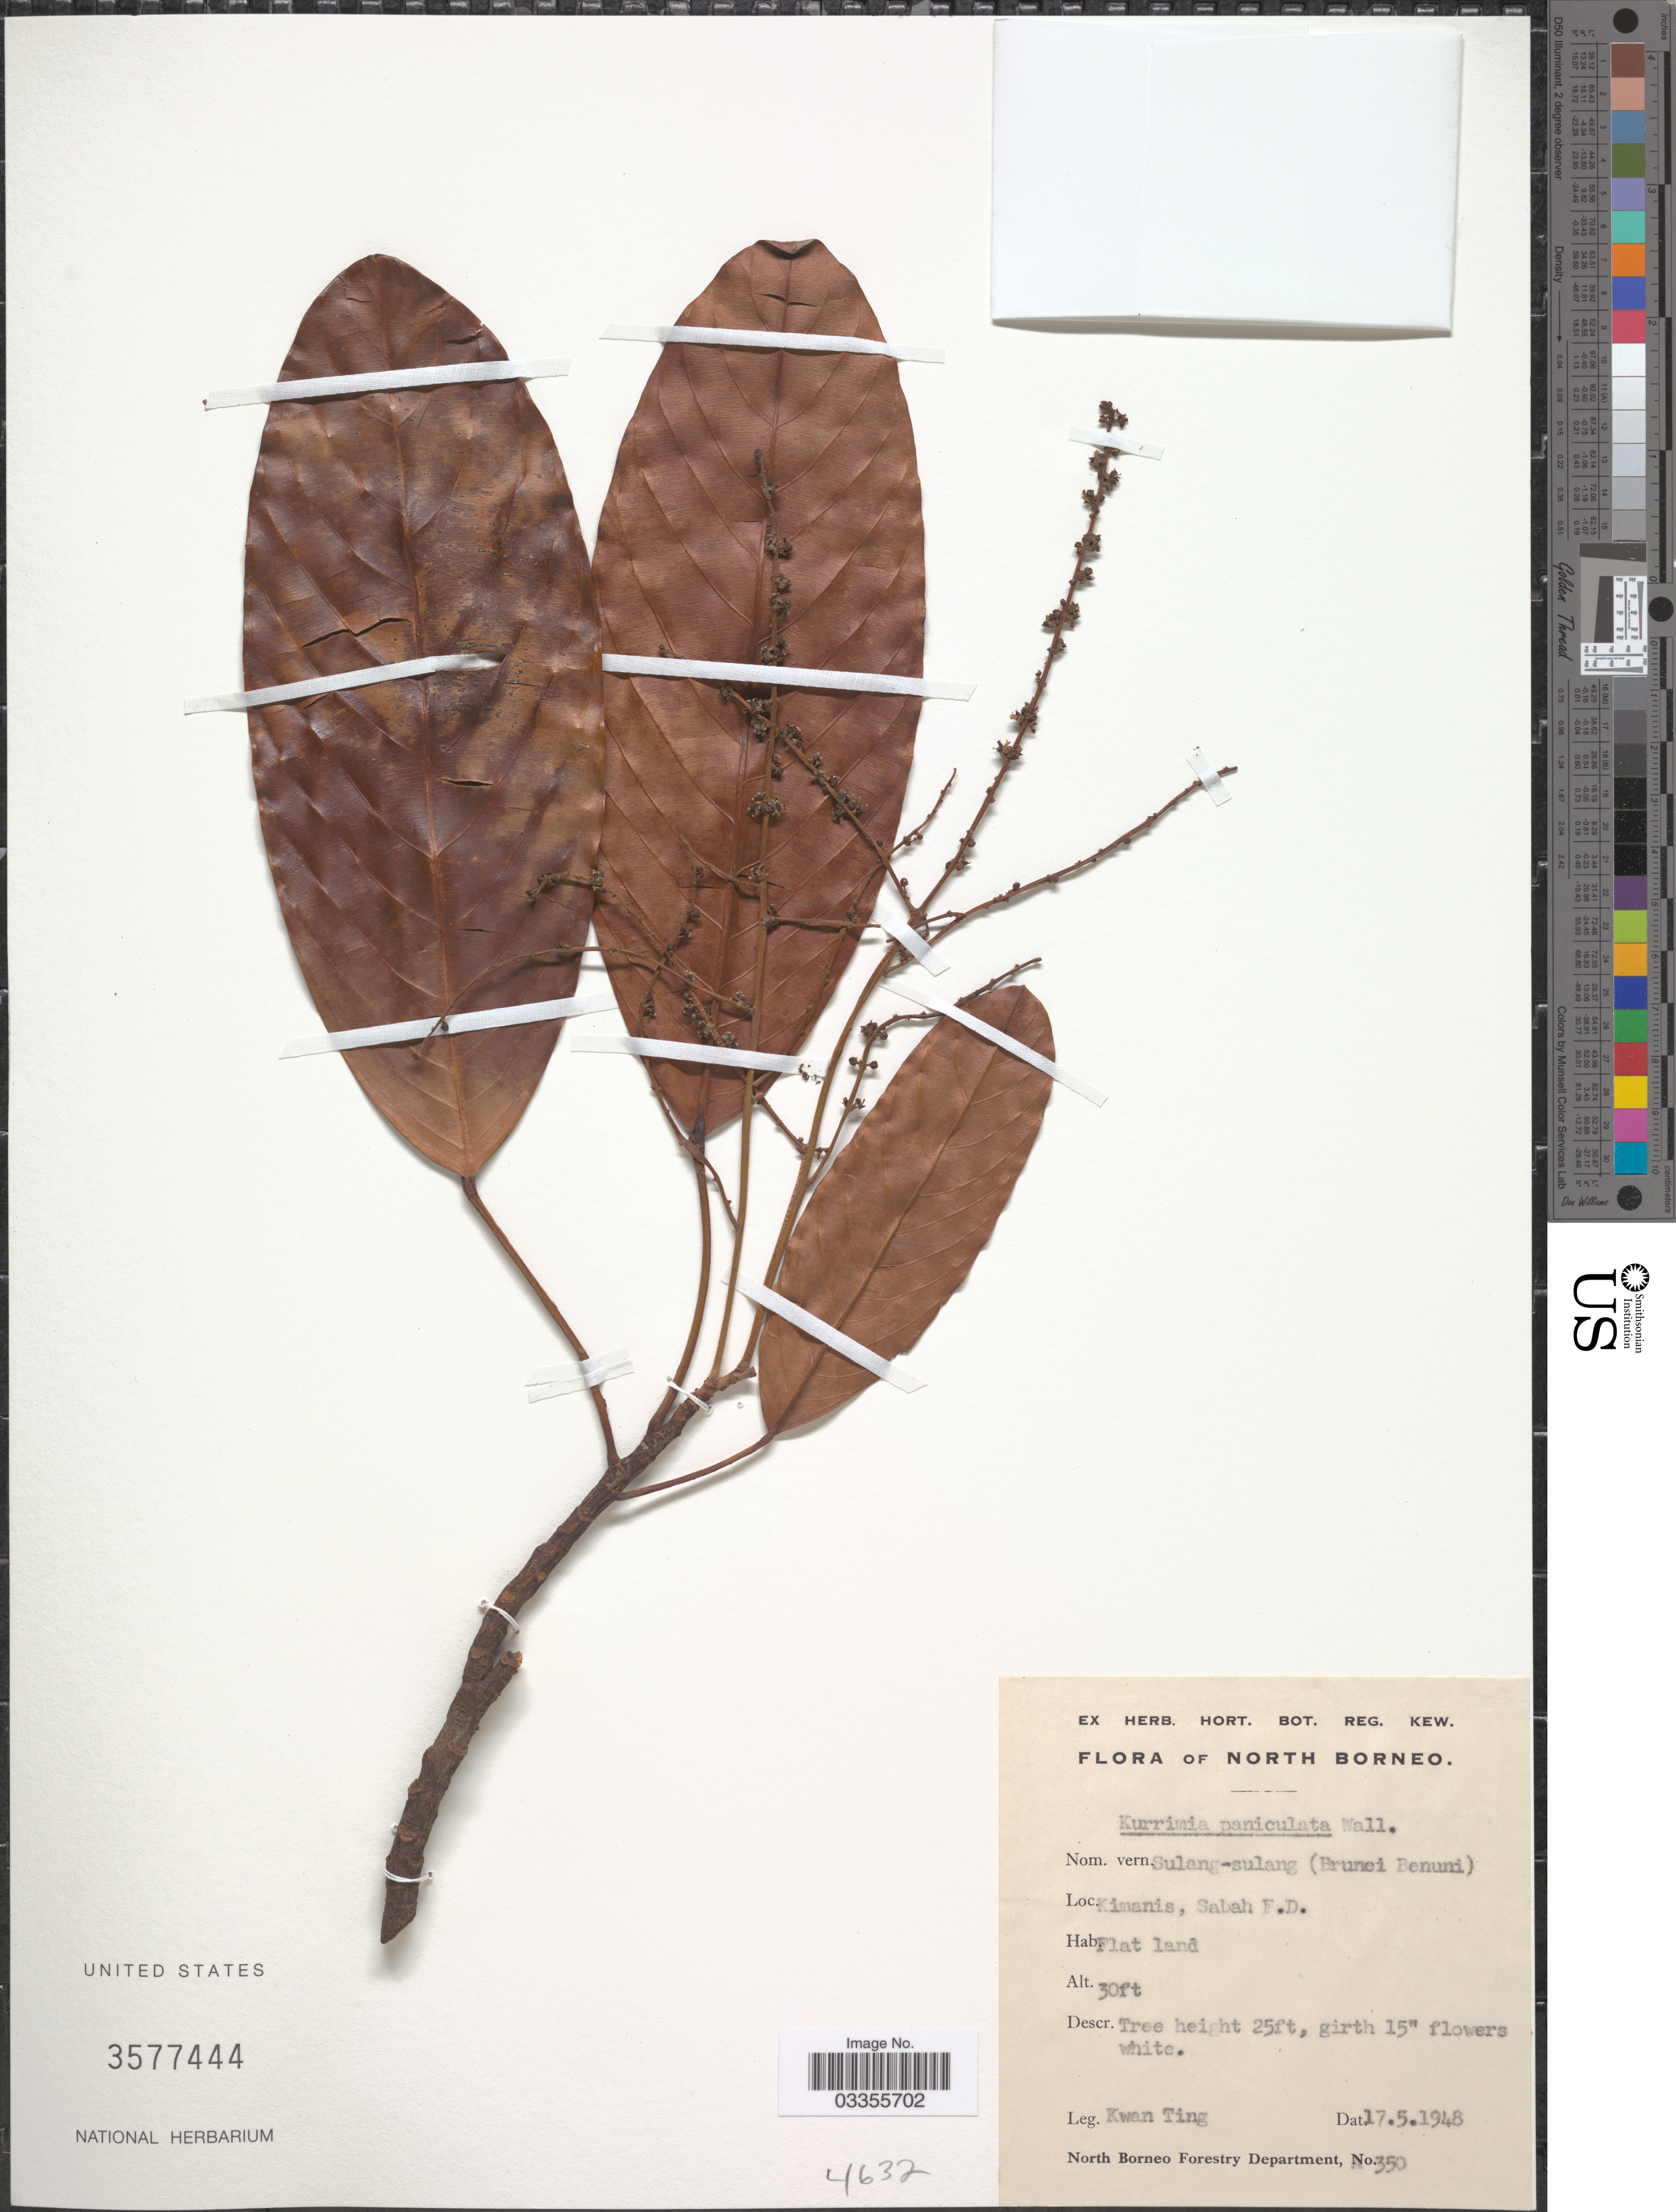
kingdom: Plantae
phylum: Tracheophyta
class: Magnoliopsida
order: Malpighiales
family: Centroplacaceae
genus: Bhesa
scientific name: Bhesa paniculata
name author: (Wall.) Arn.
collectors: K. Ting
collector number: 350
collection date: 1948-05-17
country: Malaysia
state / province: Sabah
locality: North Borneo. Kimanis, Sabah F. D.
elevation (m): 9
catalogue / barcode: US 3577444